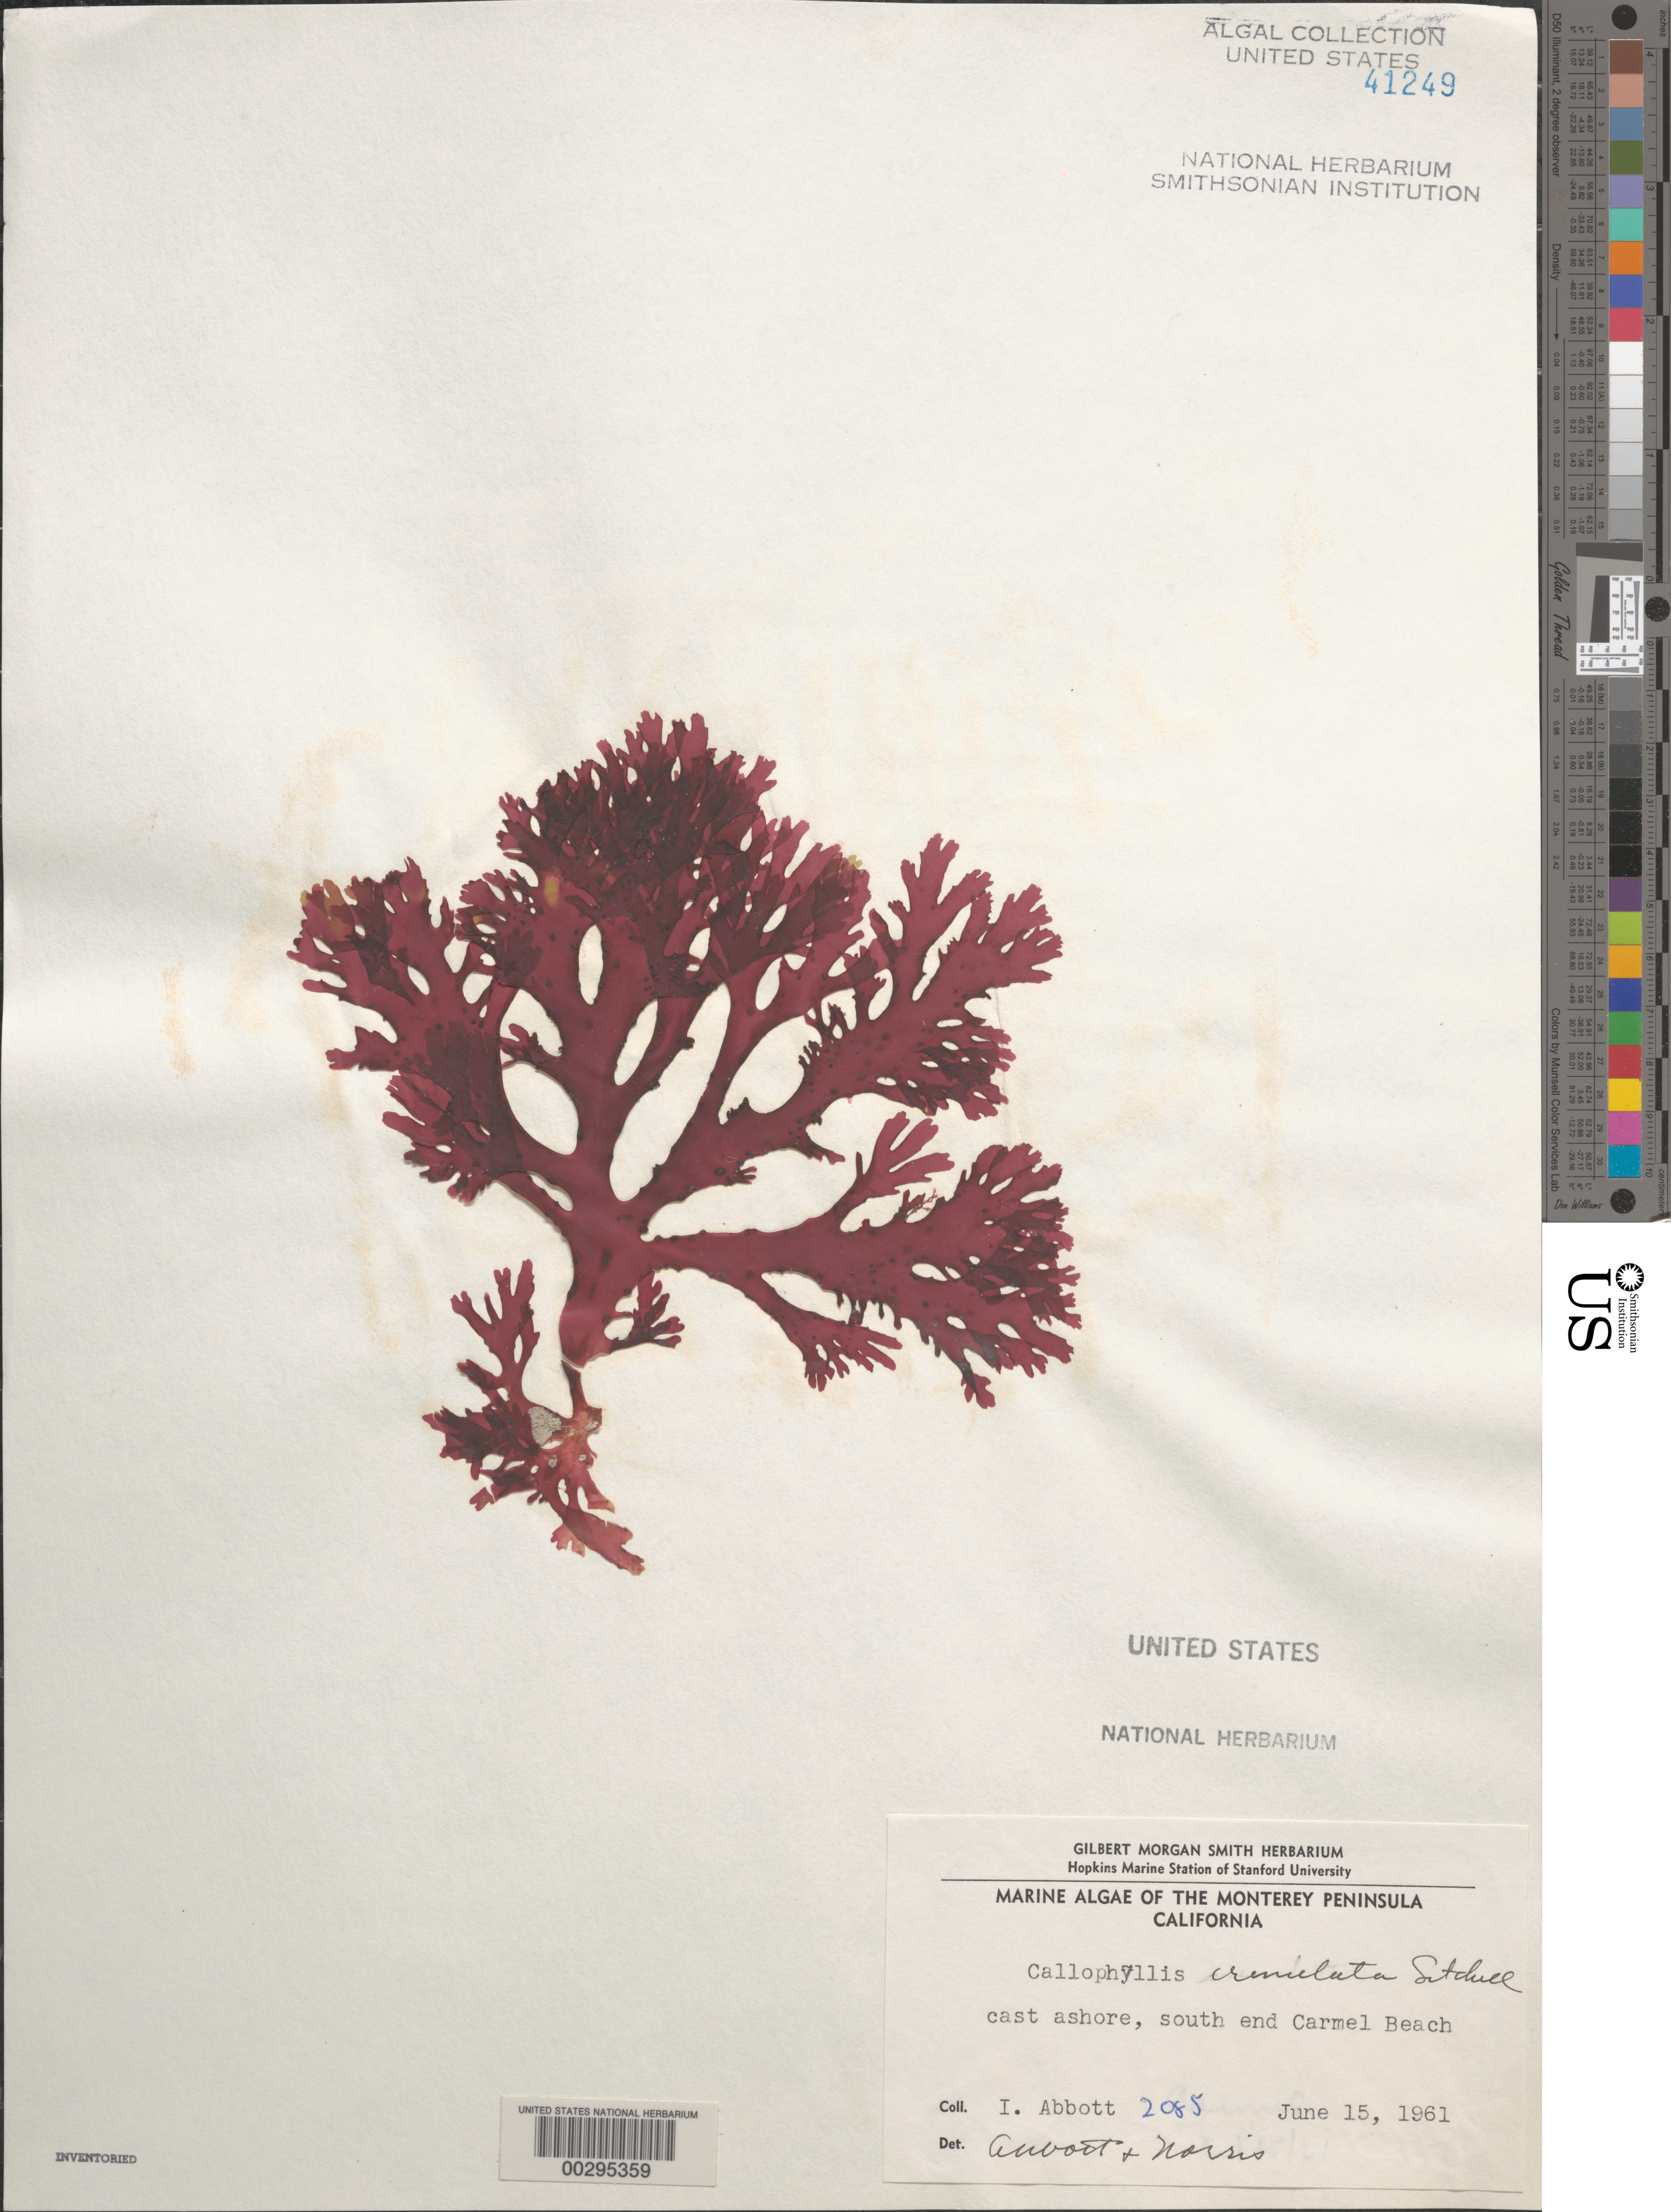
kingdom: Plantae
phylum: Rhodophyta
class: Florideophyceae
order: Gigartinales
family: Kallymeniaceae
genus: Callophyllis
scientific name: Callophyllis crenulata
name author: Setch.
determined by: Abbott, I. A.; Norris, R. E.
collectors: I. A. Abbott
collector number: IAA 2085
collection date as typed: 15 Jun 1961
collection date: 1961-06-15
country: United States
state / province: California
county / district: Monterey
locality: Carmel Beach, south end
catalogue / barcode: US 41249